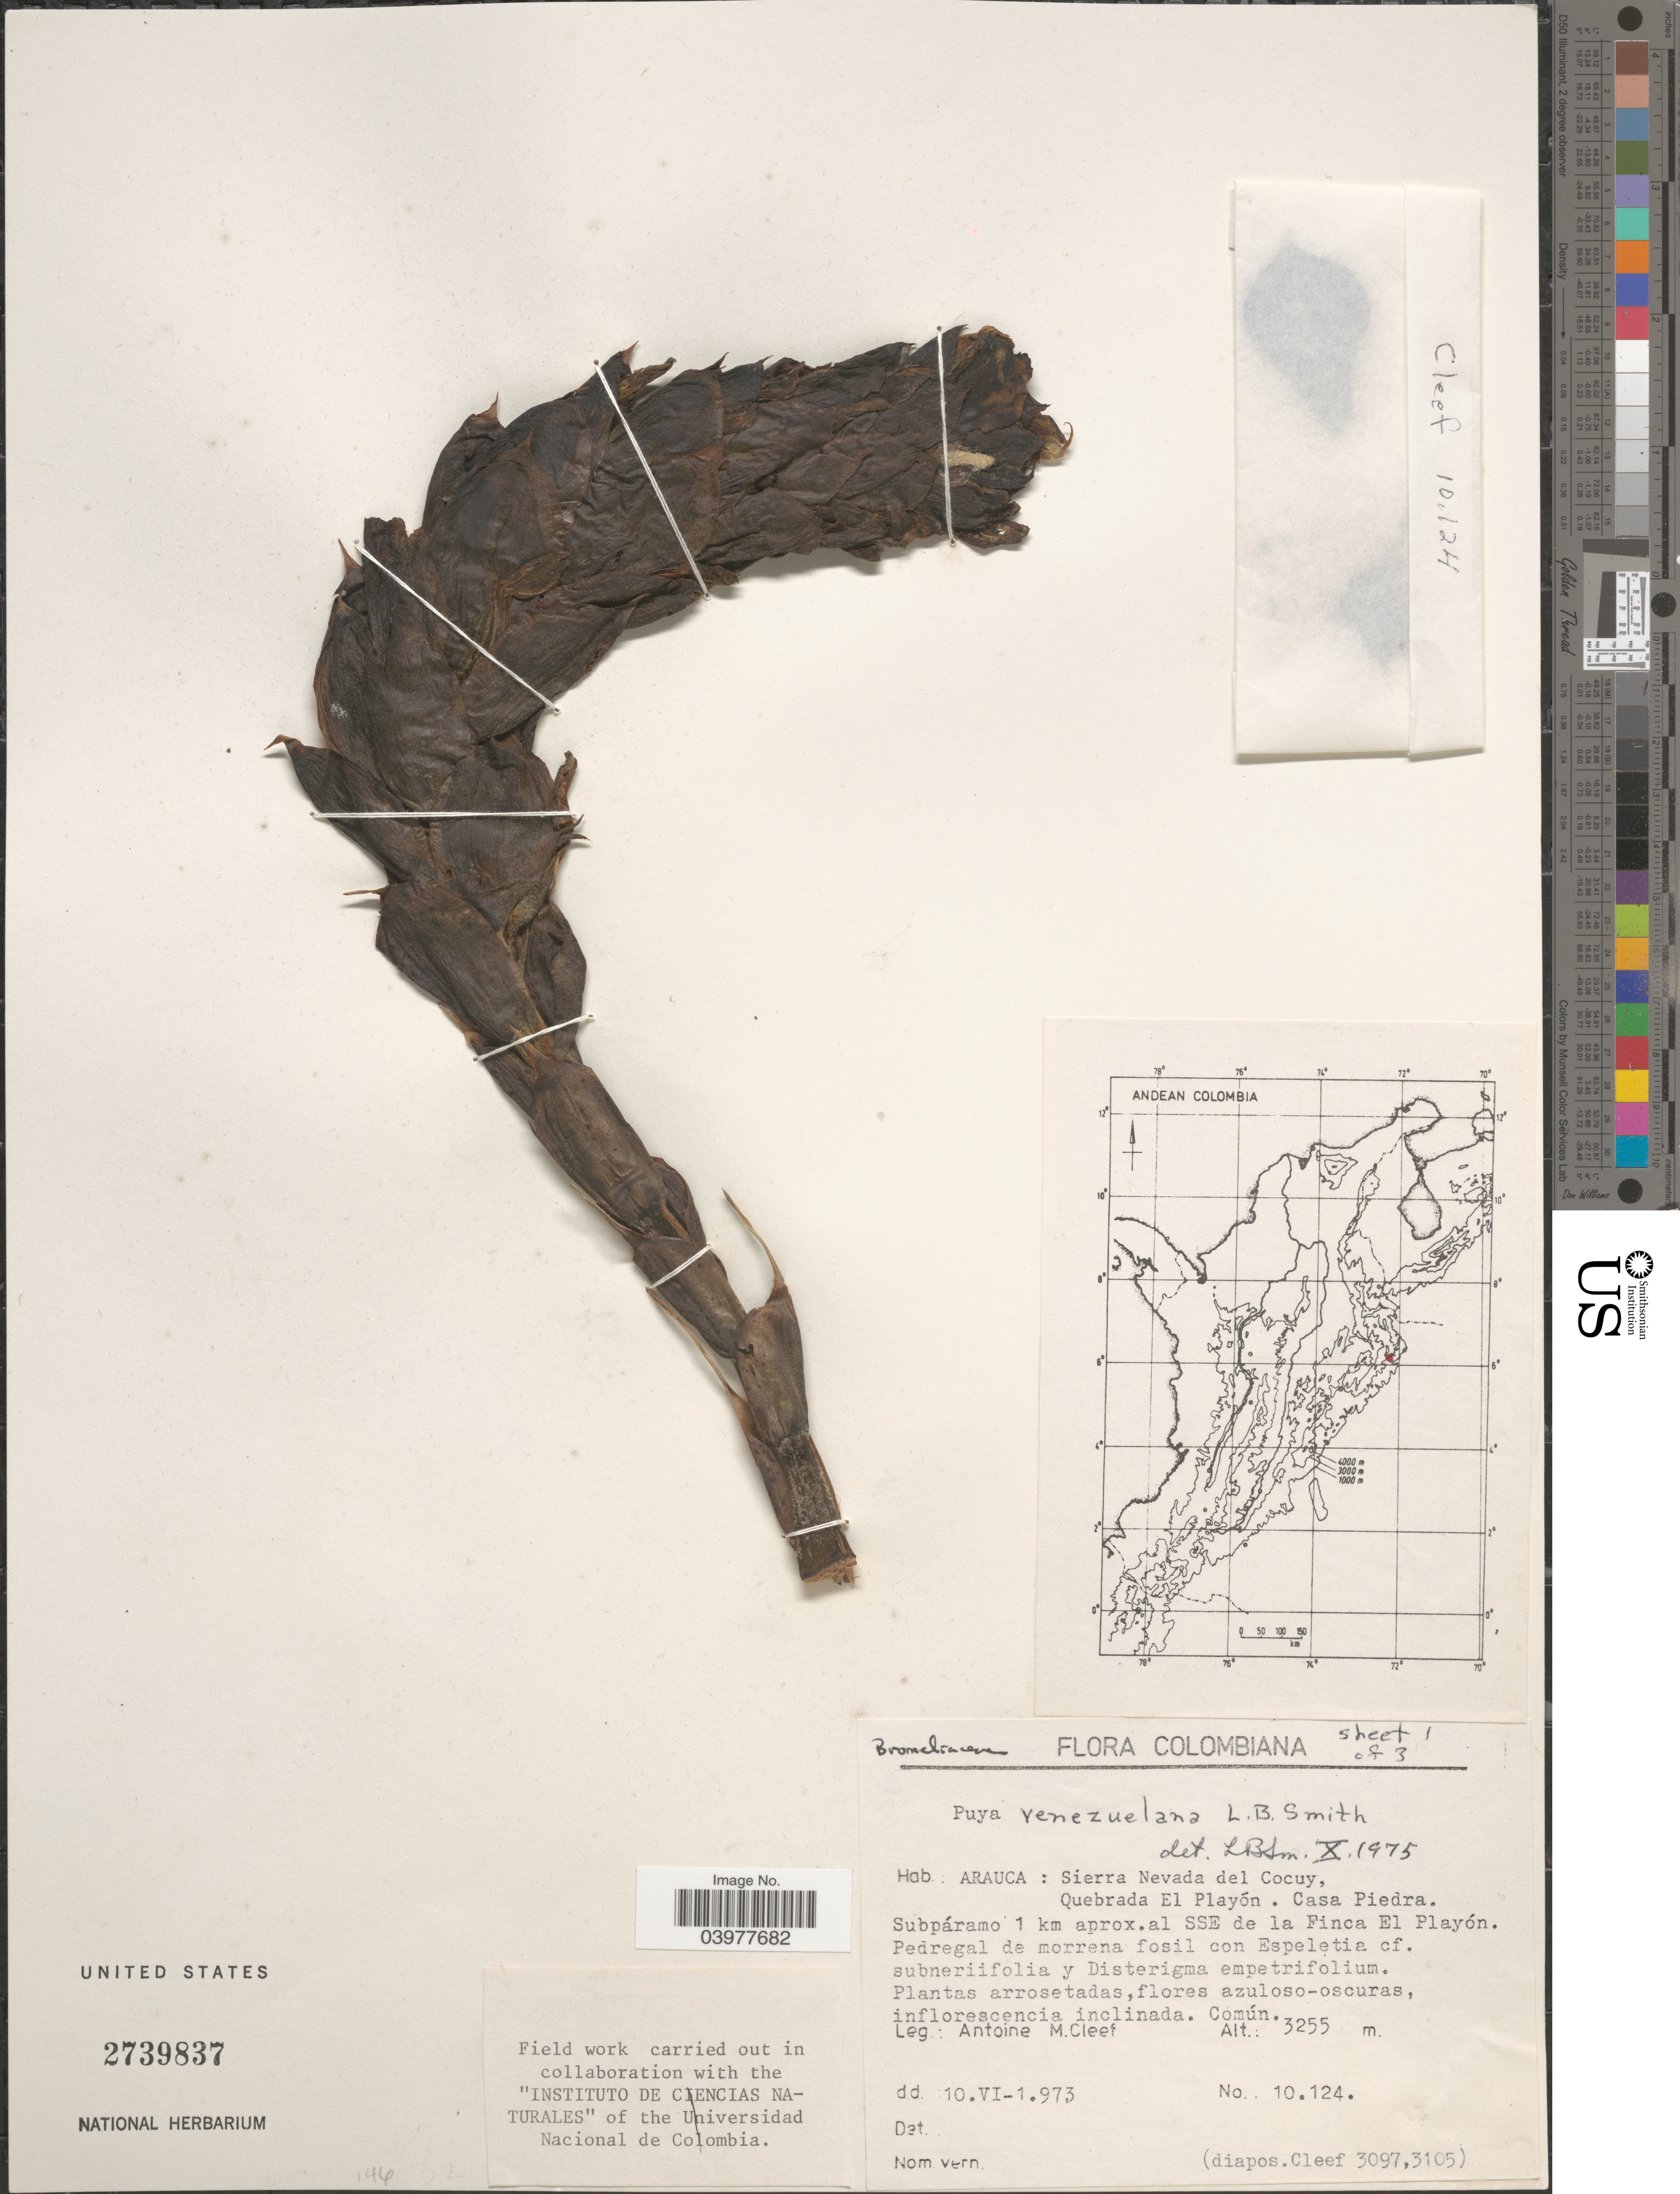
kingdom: Plantae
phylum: Tracheophyta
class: Liliopsida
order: Poales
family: Bromeliaceae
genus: Puya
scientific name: Puya venezuelana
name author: L.B. Sm.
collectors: A. M. Cleef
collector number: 10124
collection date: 1973-06-10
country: Colombia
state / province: Arauca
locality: Sierra Nevada del Cocuy, Quebrada El Playón. Casa Piedra. Subpáramo 1 km aprox. al SSE de la Finca El Playón.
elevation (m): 3255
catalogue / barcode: US 2739837